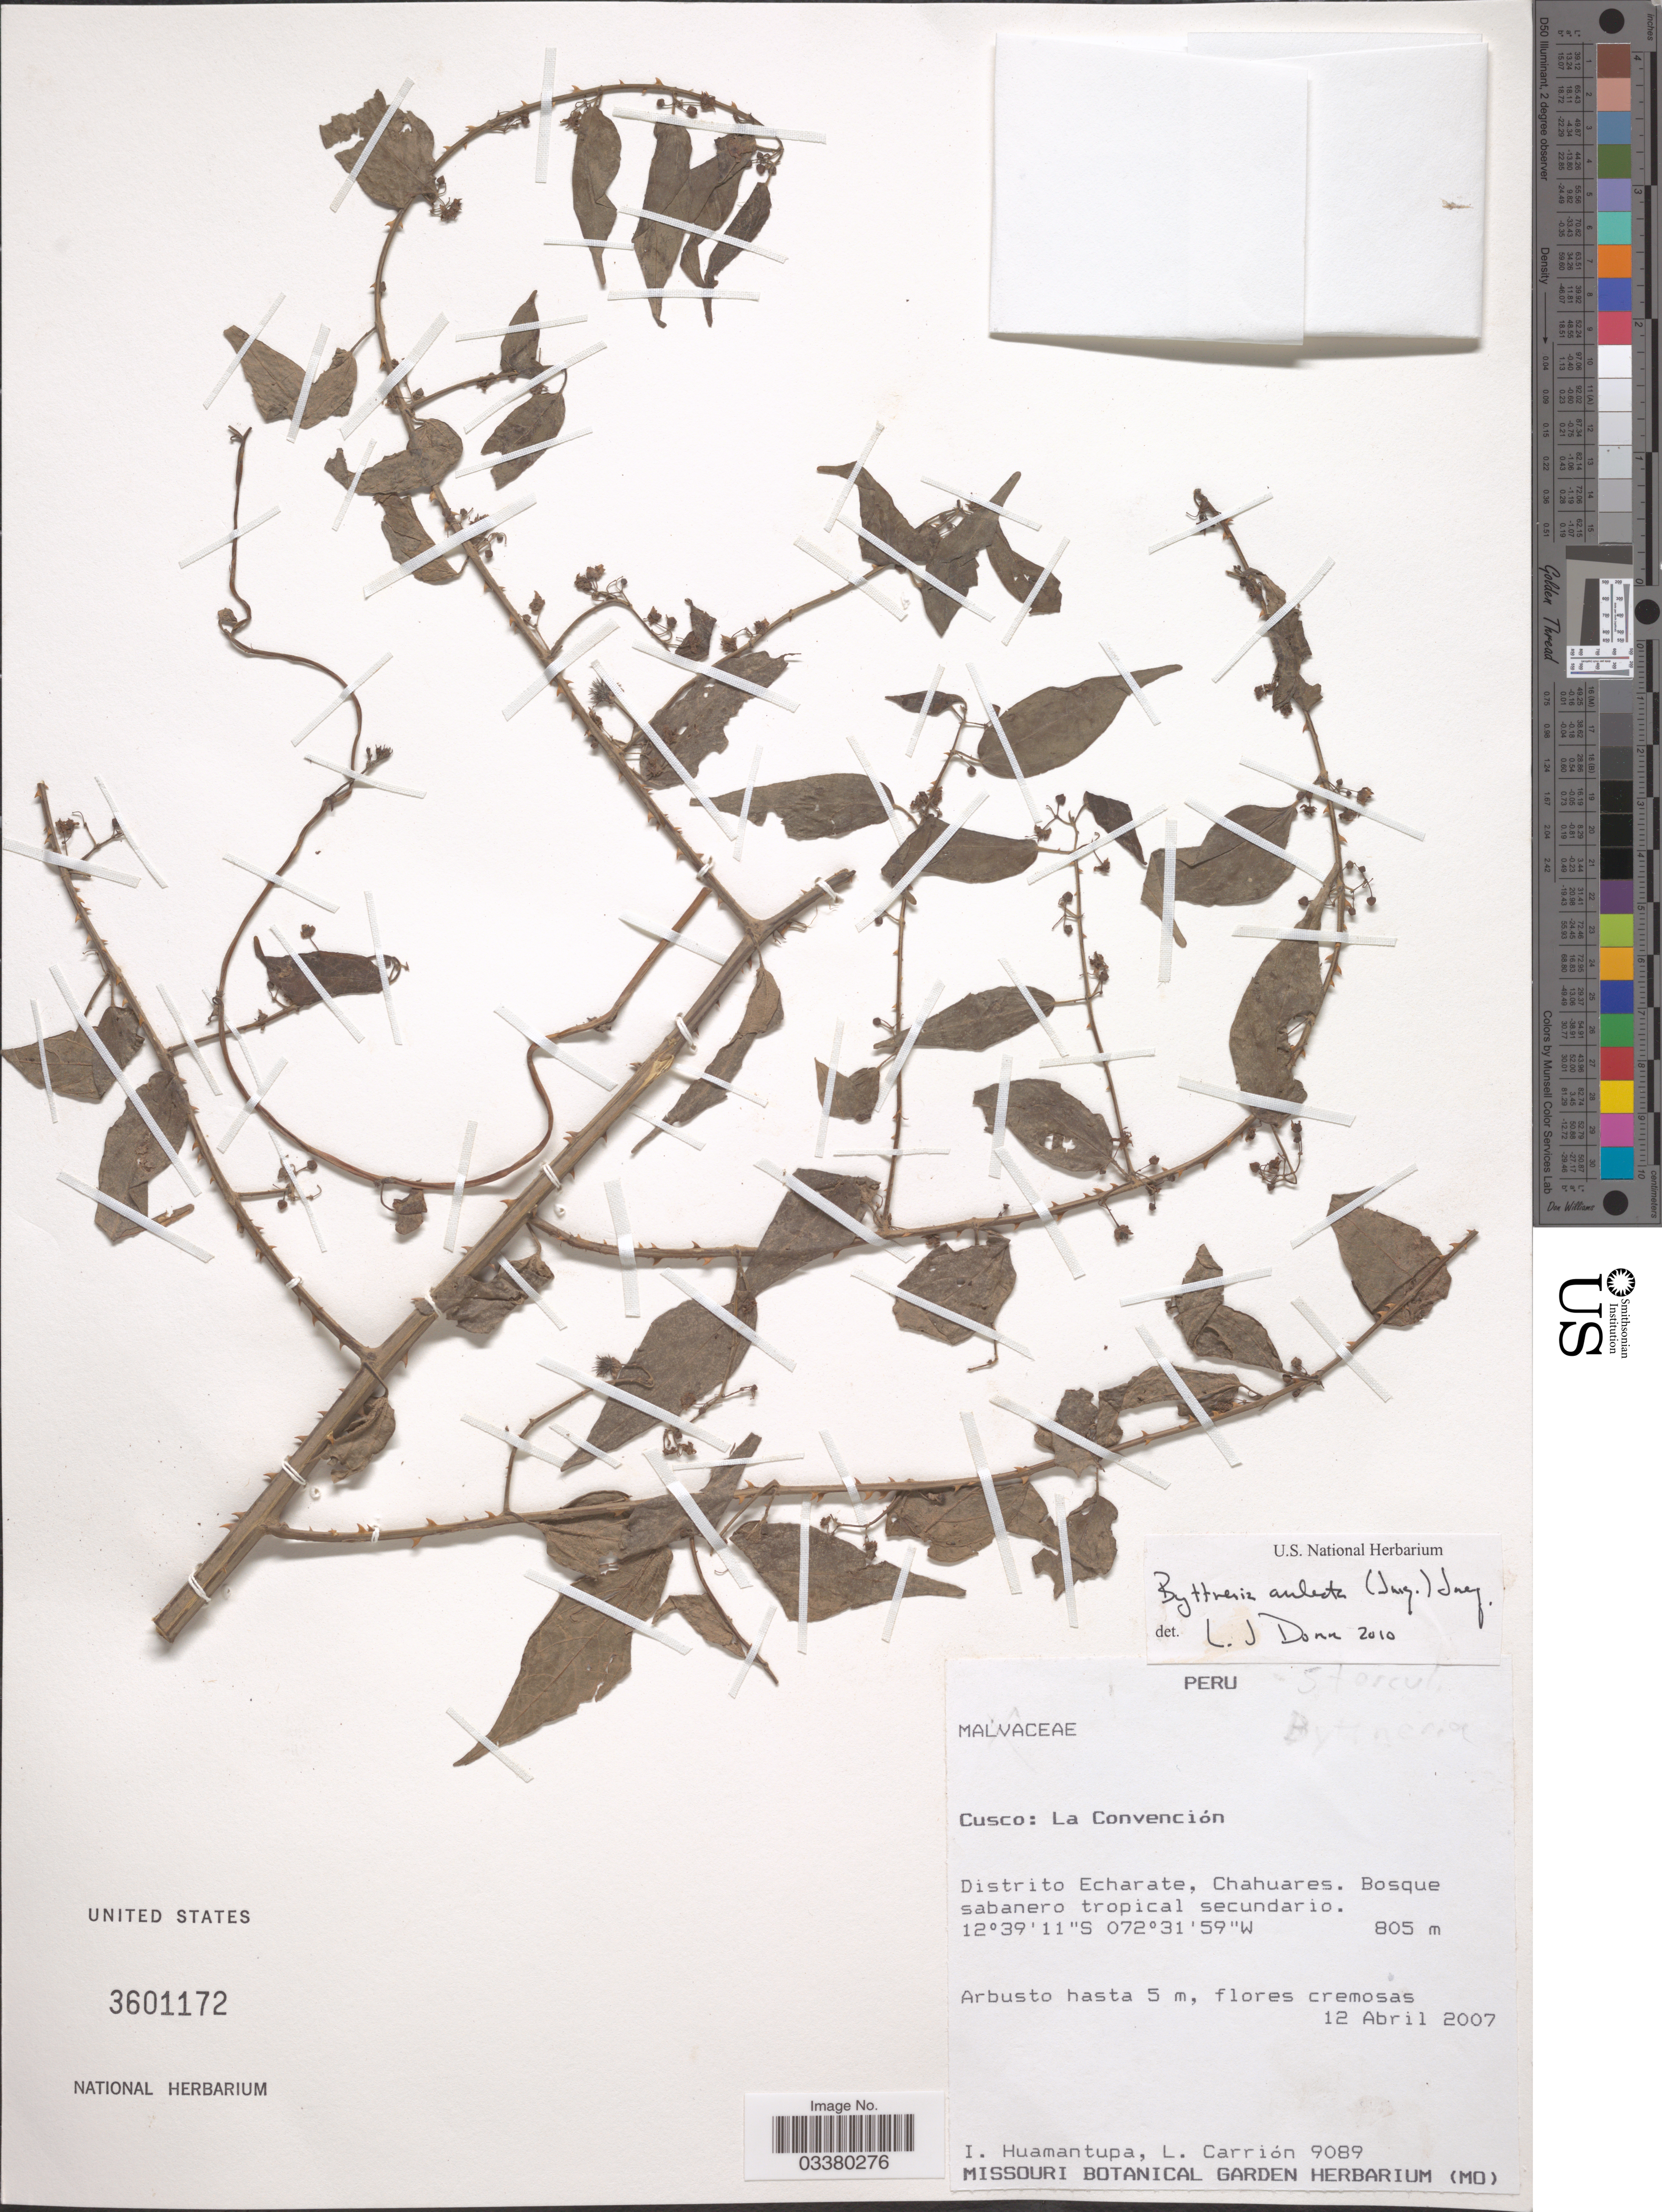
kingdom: Plantae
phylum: Tracheophyta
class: Magnoliopsida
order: Malvales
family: Malvaceae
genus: Byttneria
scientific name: Byttneria aculeata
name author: (Jacq.) Jacq.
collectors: I. Huamantupa & L. Carrion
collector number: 9089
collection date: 2007-04-12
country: Peru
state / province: Cusco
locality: La Convención. Distrito Echarate, Chahuares.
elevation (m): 805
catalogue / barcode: US 3601172